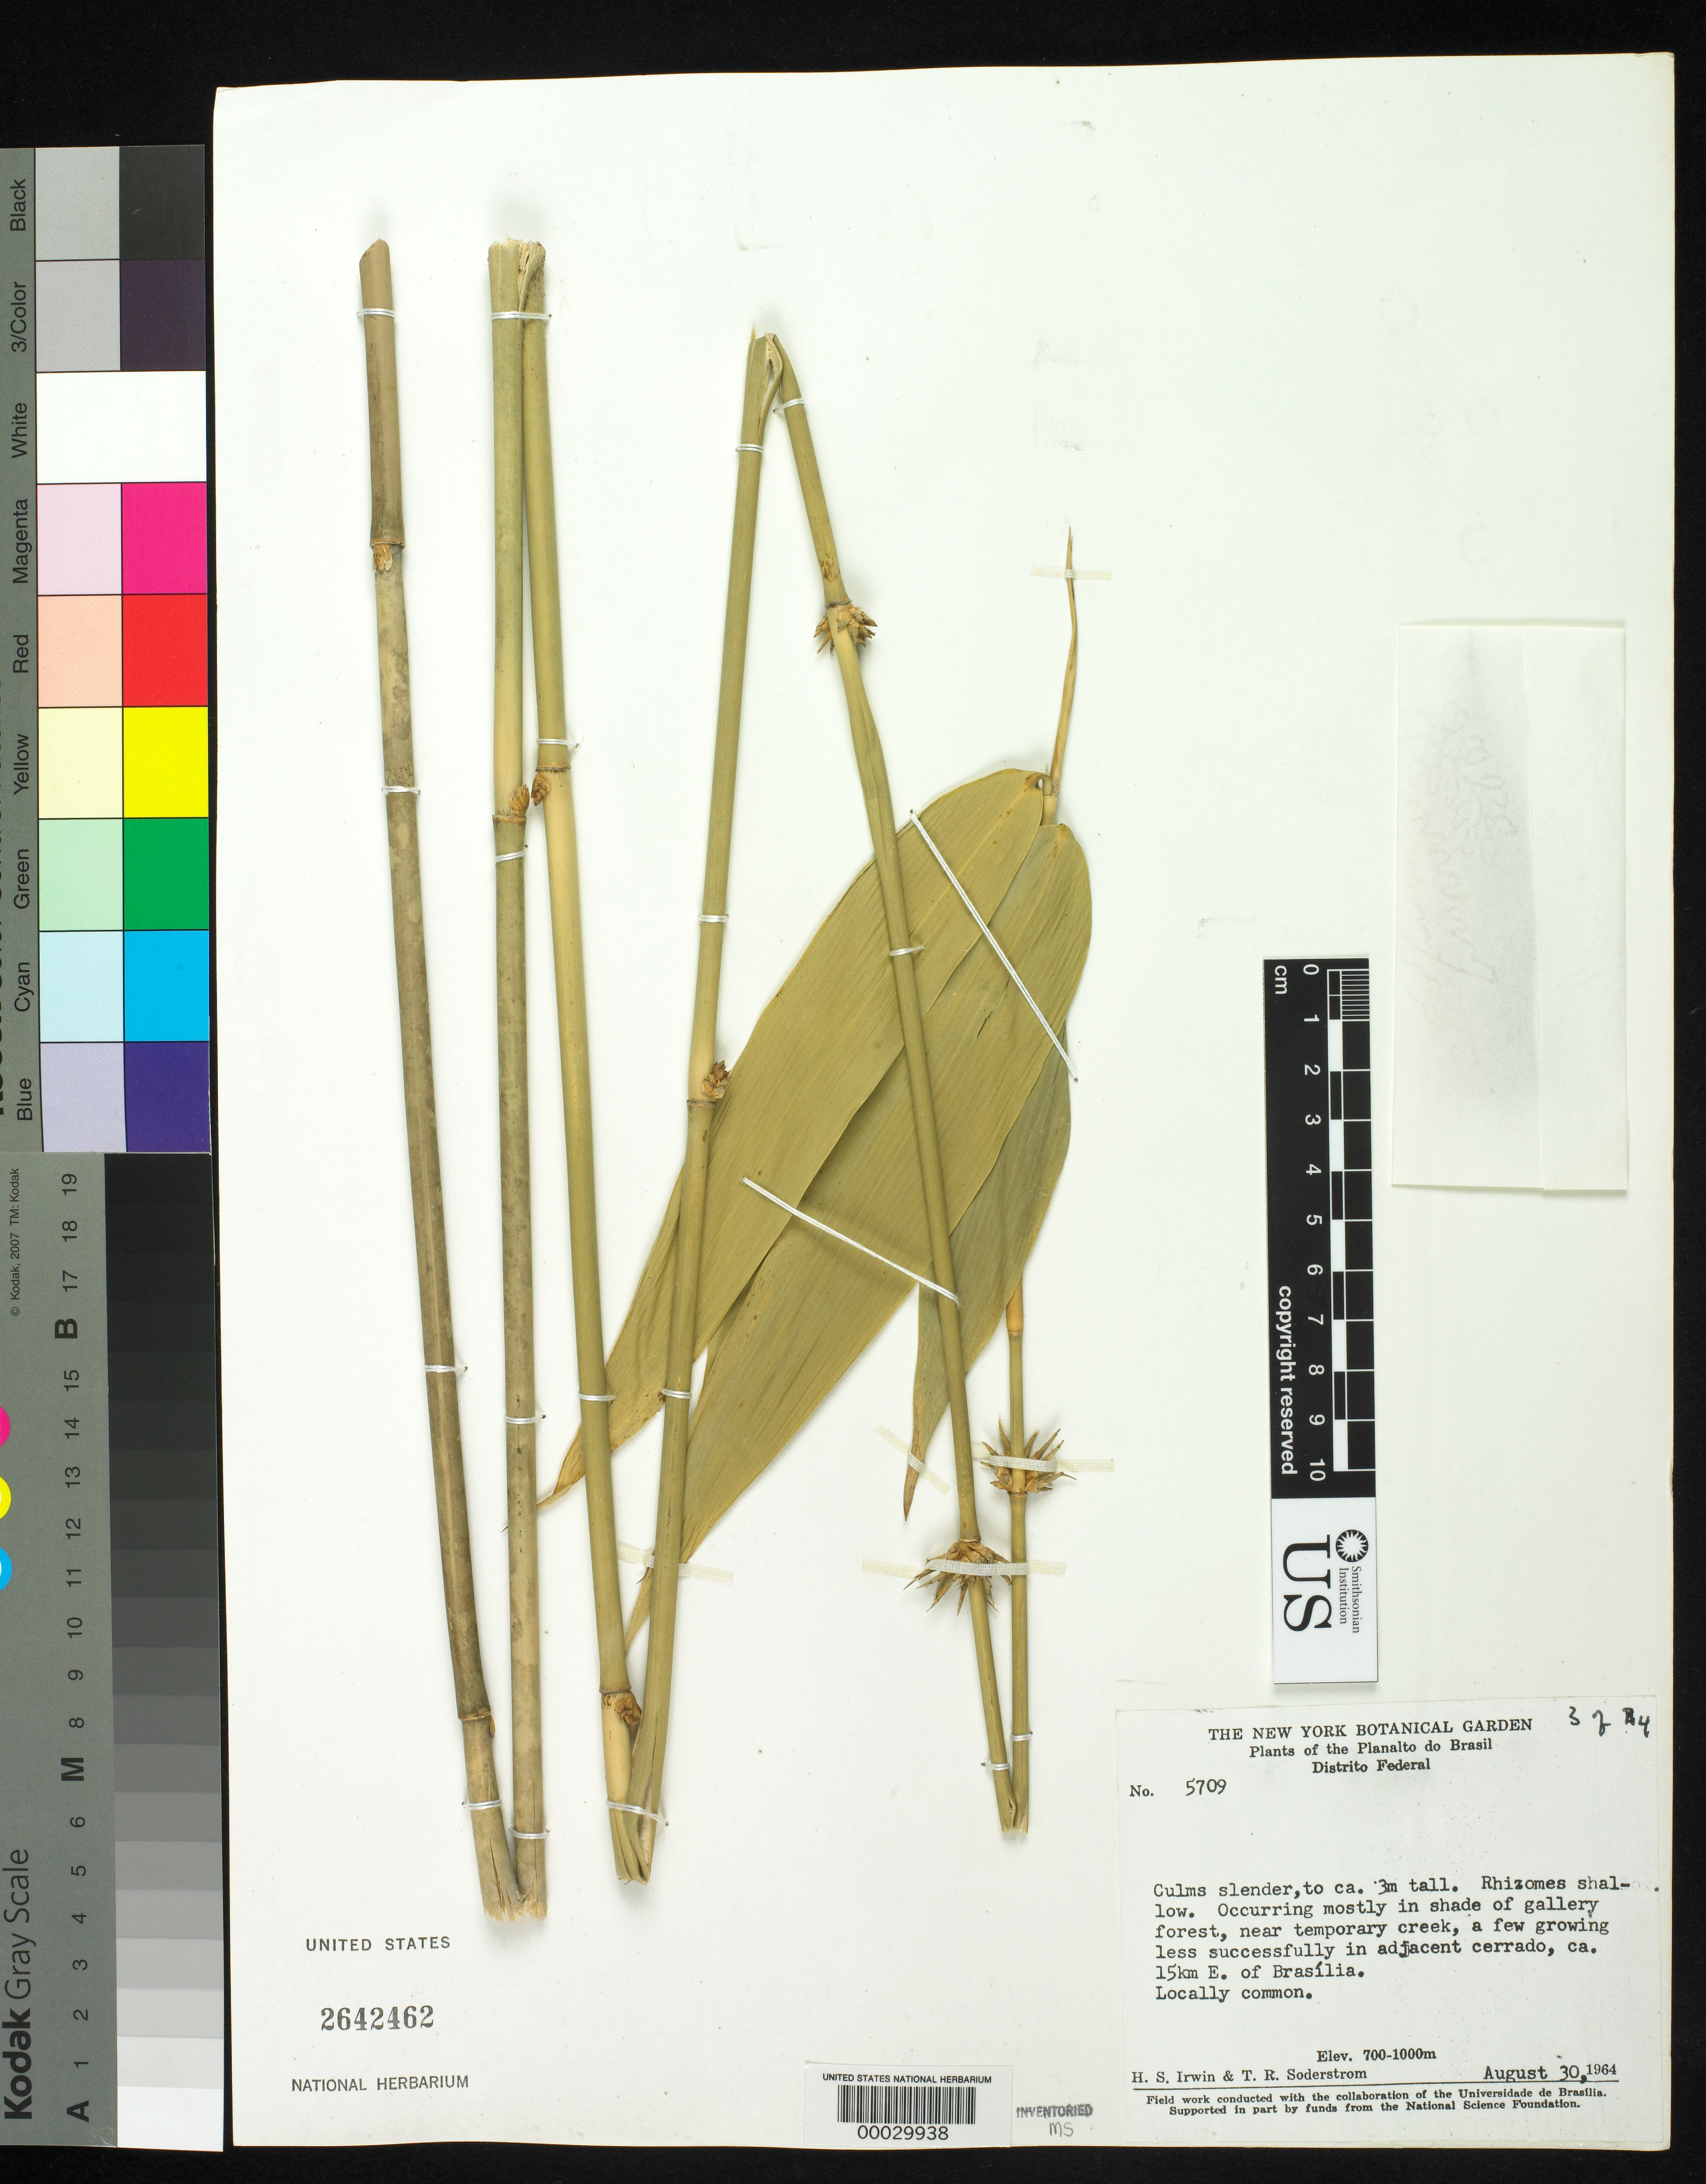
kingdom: Plantae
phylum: Tracheophyta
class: Liliopsida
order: Poales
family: Poaceae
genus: Actinocladum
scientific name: Actinocladum verticillatum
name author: (Nees) McClure ex Soderstr.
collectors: H. Irwin & T. R. Soderstrom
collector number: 5709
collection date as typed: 30 Aug 1964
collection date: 1964-08-30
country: Brazil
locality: Brasilia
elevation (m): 700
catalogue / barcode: US 2642462